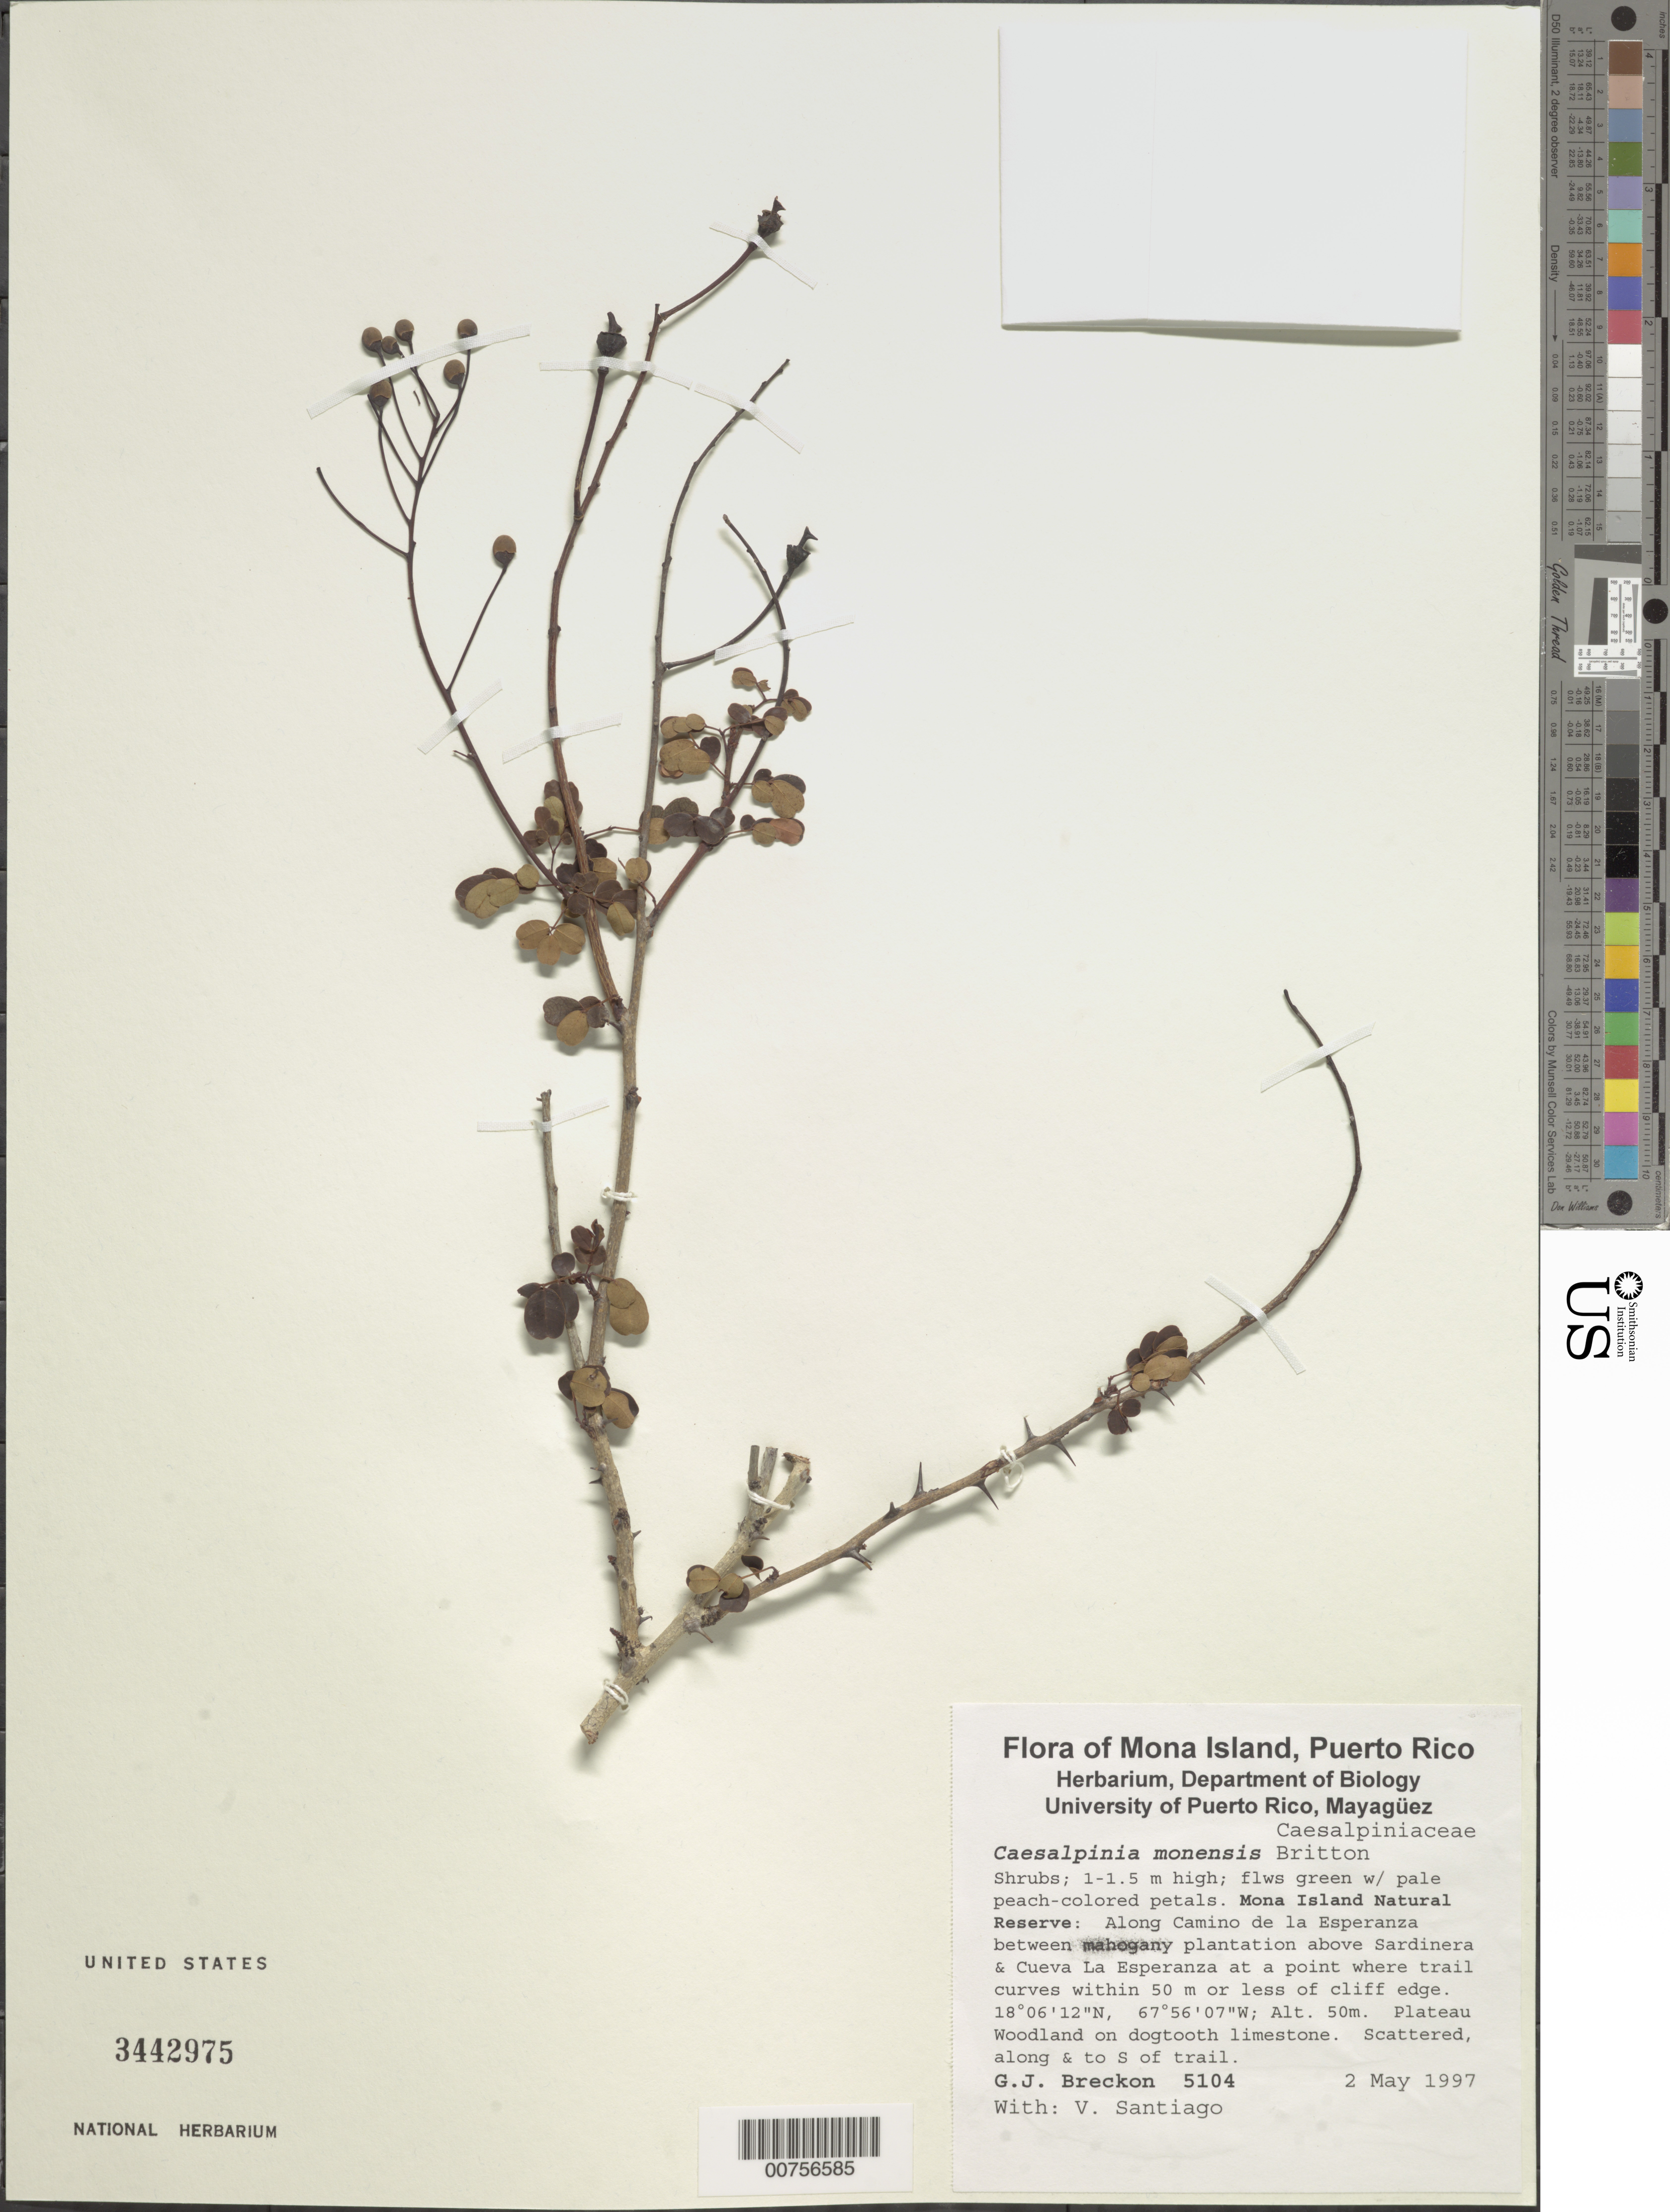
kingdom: Plantae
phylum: Tracheophyta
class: Magnoliopsida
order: Fabales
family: Fabaceae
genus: Caesalpinia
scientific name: Caesalpinia monensis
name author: Britton in Britton & P. Wilson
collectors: G. J. Breckon & V. Santiago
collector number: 5104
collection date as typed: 02 May 1997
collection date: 1997-05-02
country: Puerto Rico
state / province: Mayaguëz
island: Mona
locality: Mona Island Natural Reserve: Along camino de la Esperanza between mahogany plantation above Sardinera & Cueva La Esperanza at a point where trail curves within 50 m or less of cliff edge.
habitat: Plateau woodland on dogtooth limestone.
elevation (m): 50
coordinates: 18.10333333, -67.93527778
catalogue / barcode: US 3442975